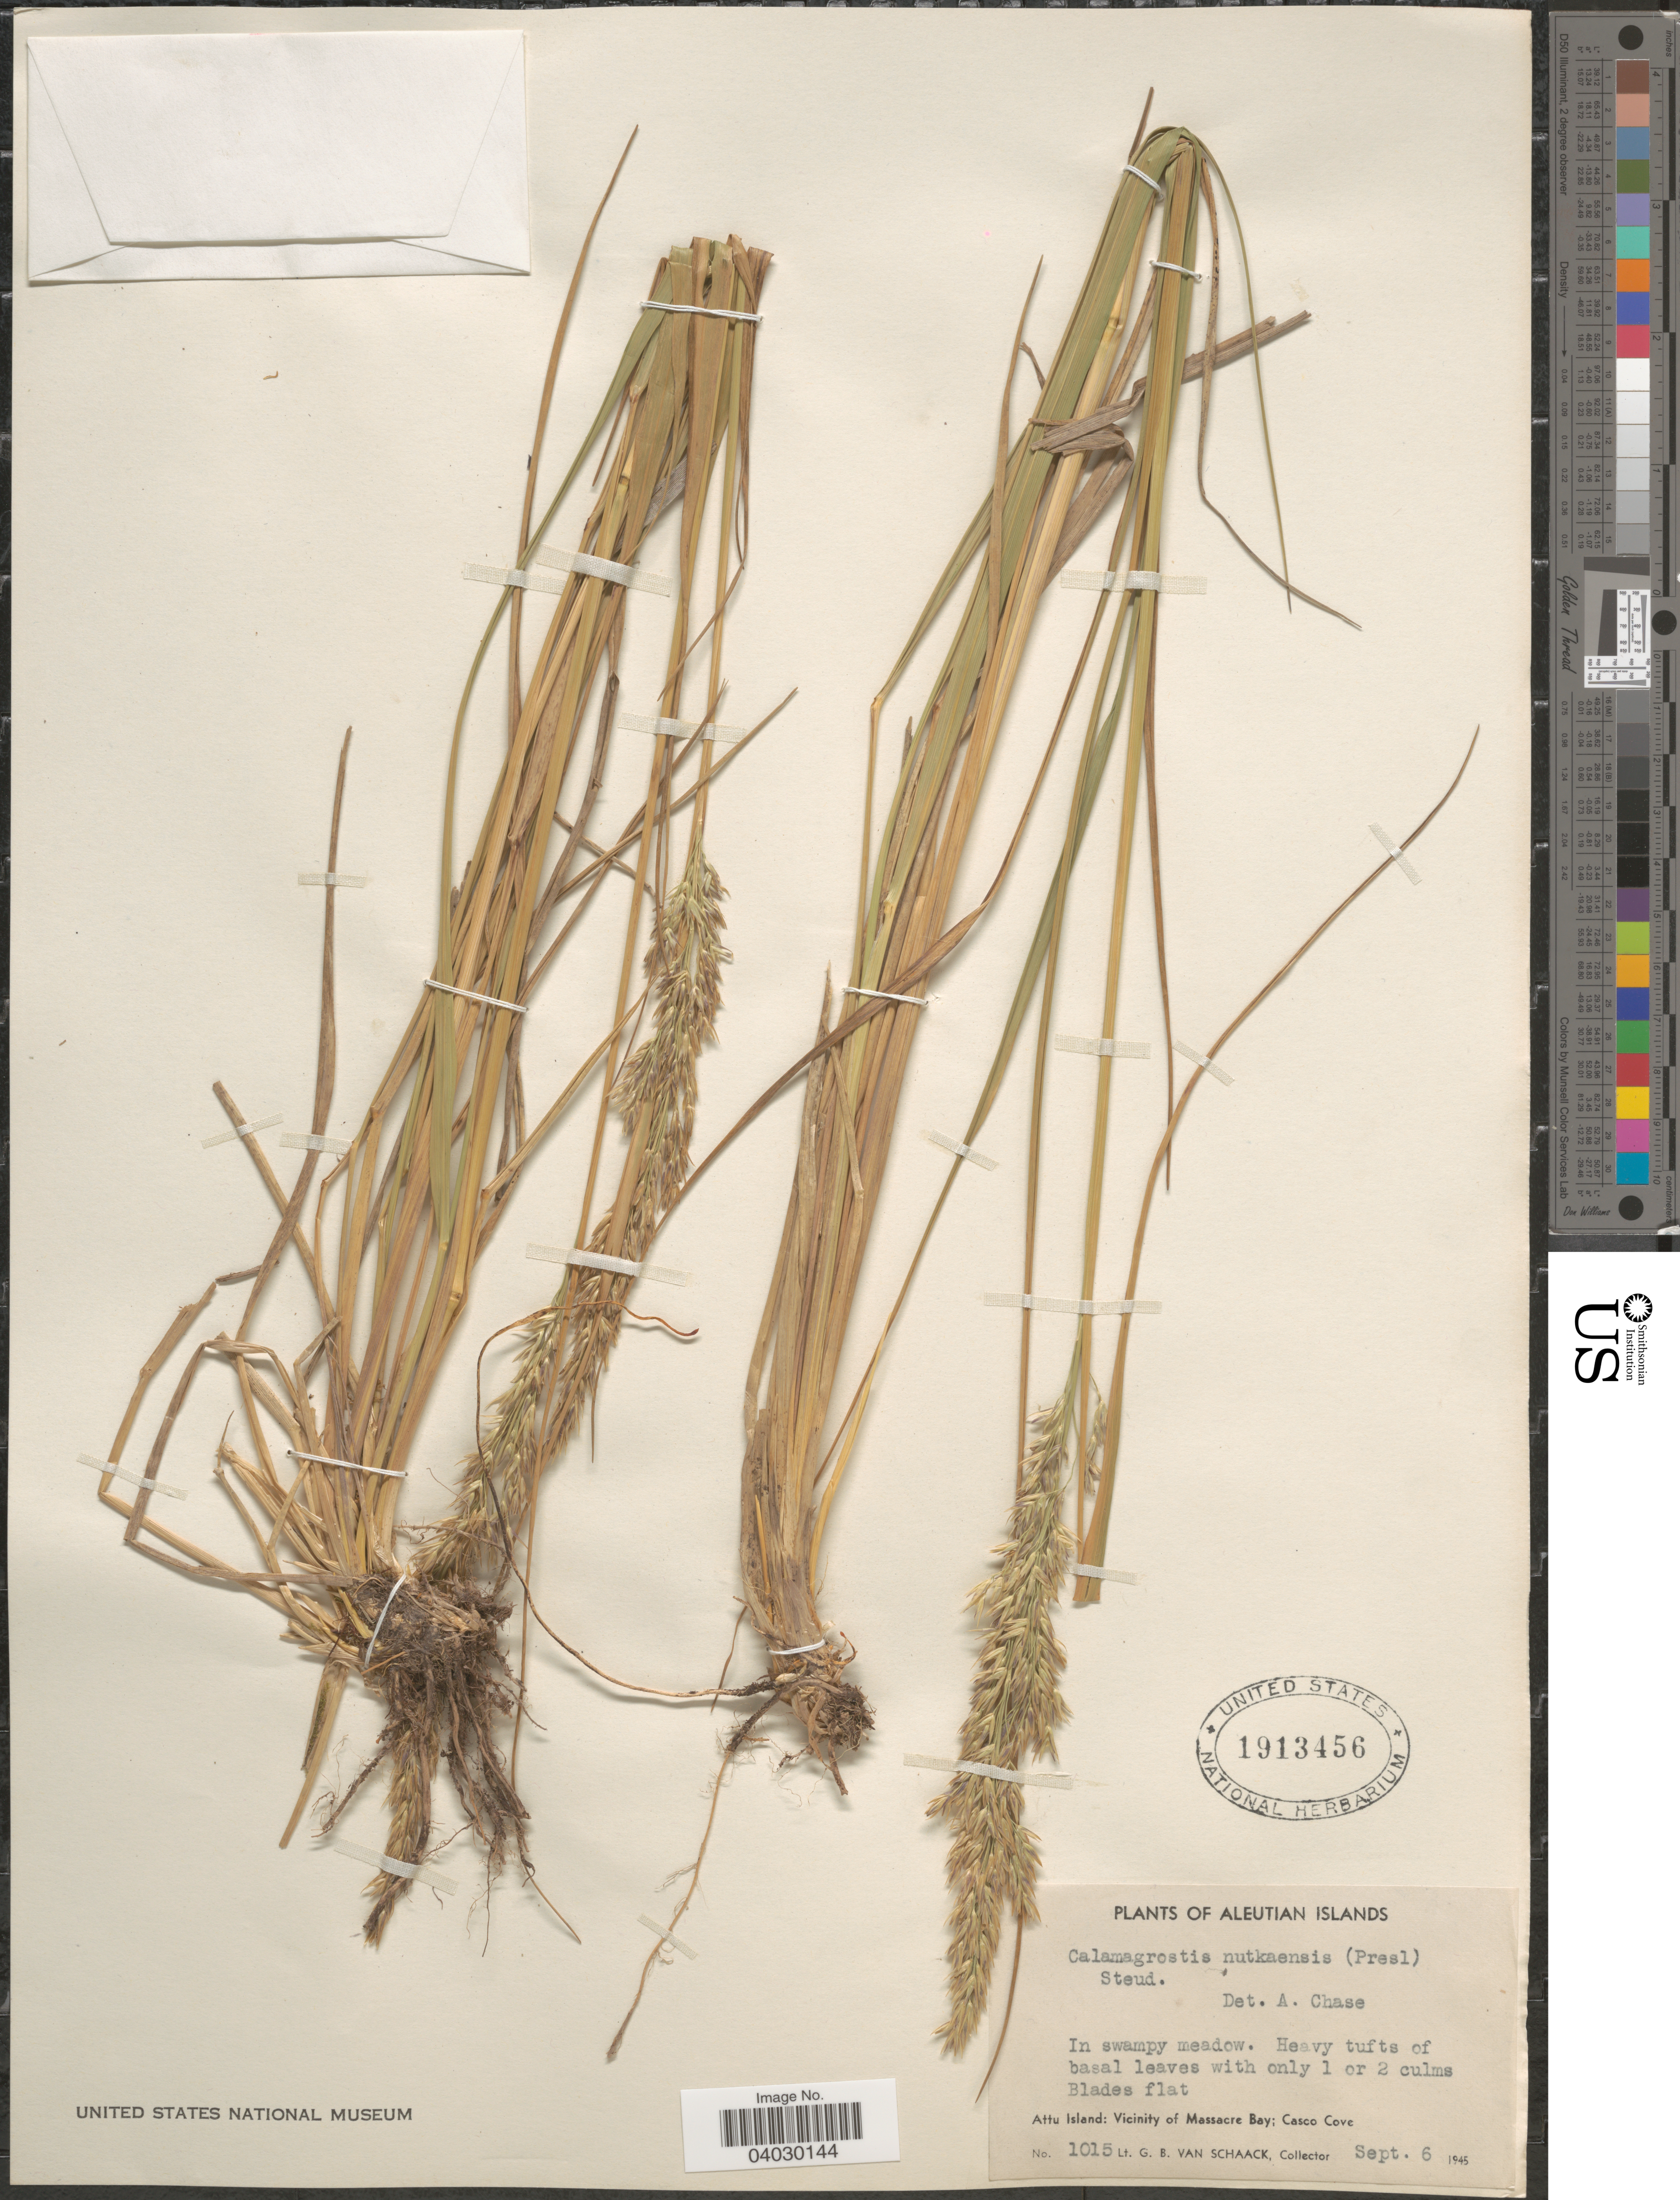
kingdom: Plantae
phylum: Tracheophyta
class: Liliopsida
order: Poales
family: Poaceae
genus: Calamagrostis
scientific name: Calamagrostis nutkaensis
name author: (J. Presl) Steud.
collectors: G. Van Schaack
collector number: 1015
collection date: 1945-09-06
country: United States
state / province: Alaska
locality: Aleutian Islands. Attu Island: Vicinity of Massacre Bay; Casco Cove.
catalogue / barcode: US 1913456